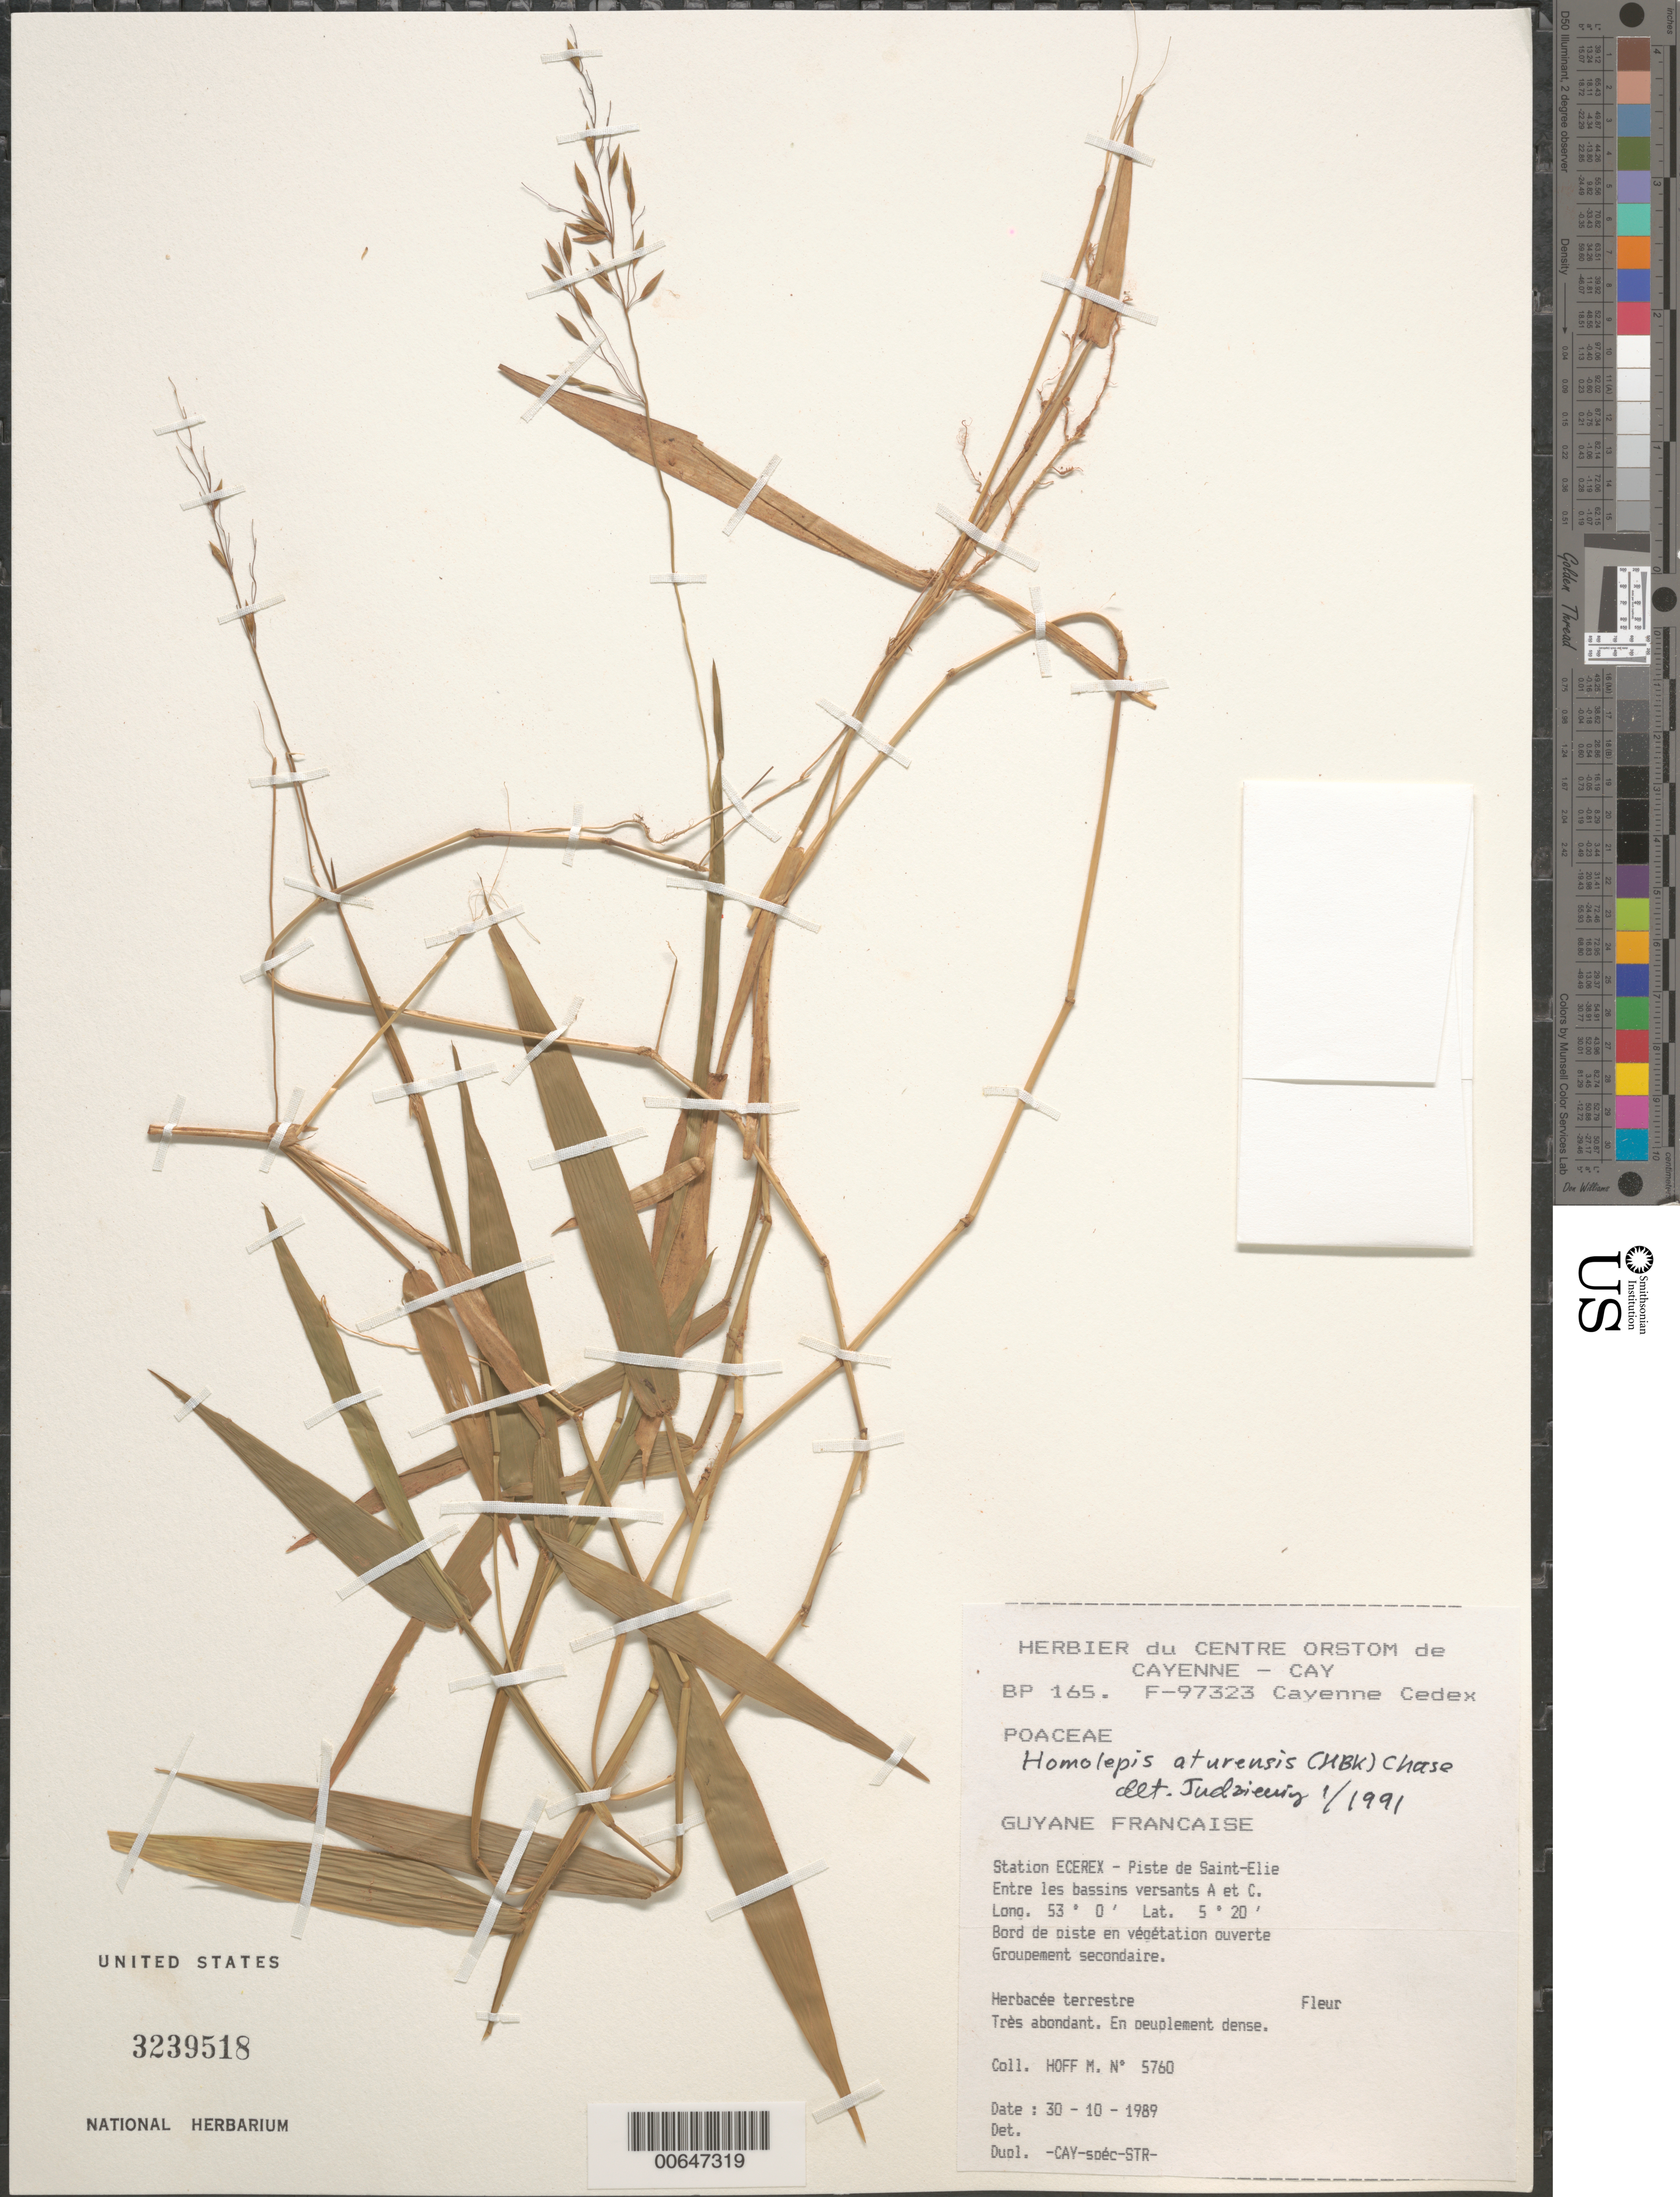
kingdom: Plantae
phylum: Tracheophyta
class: Liliopsida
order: Poales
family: Poaceae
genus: Homolepis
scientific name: Homolepis aturensis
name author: (Kunth) Chase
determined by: Judziewicz, E. J.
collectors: M. Hoff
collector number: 5760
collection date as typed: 30-Oct-89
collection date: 1989-10-30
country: French Guiana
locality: Station de la Piste de Saint-Élie (ECEREX)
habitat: Bord de piste en vegetation ouverte Groupement secondaire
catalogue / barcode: US 3239518